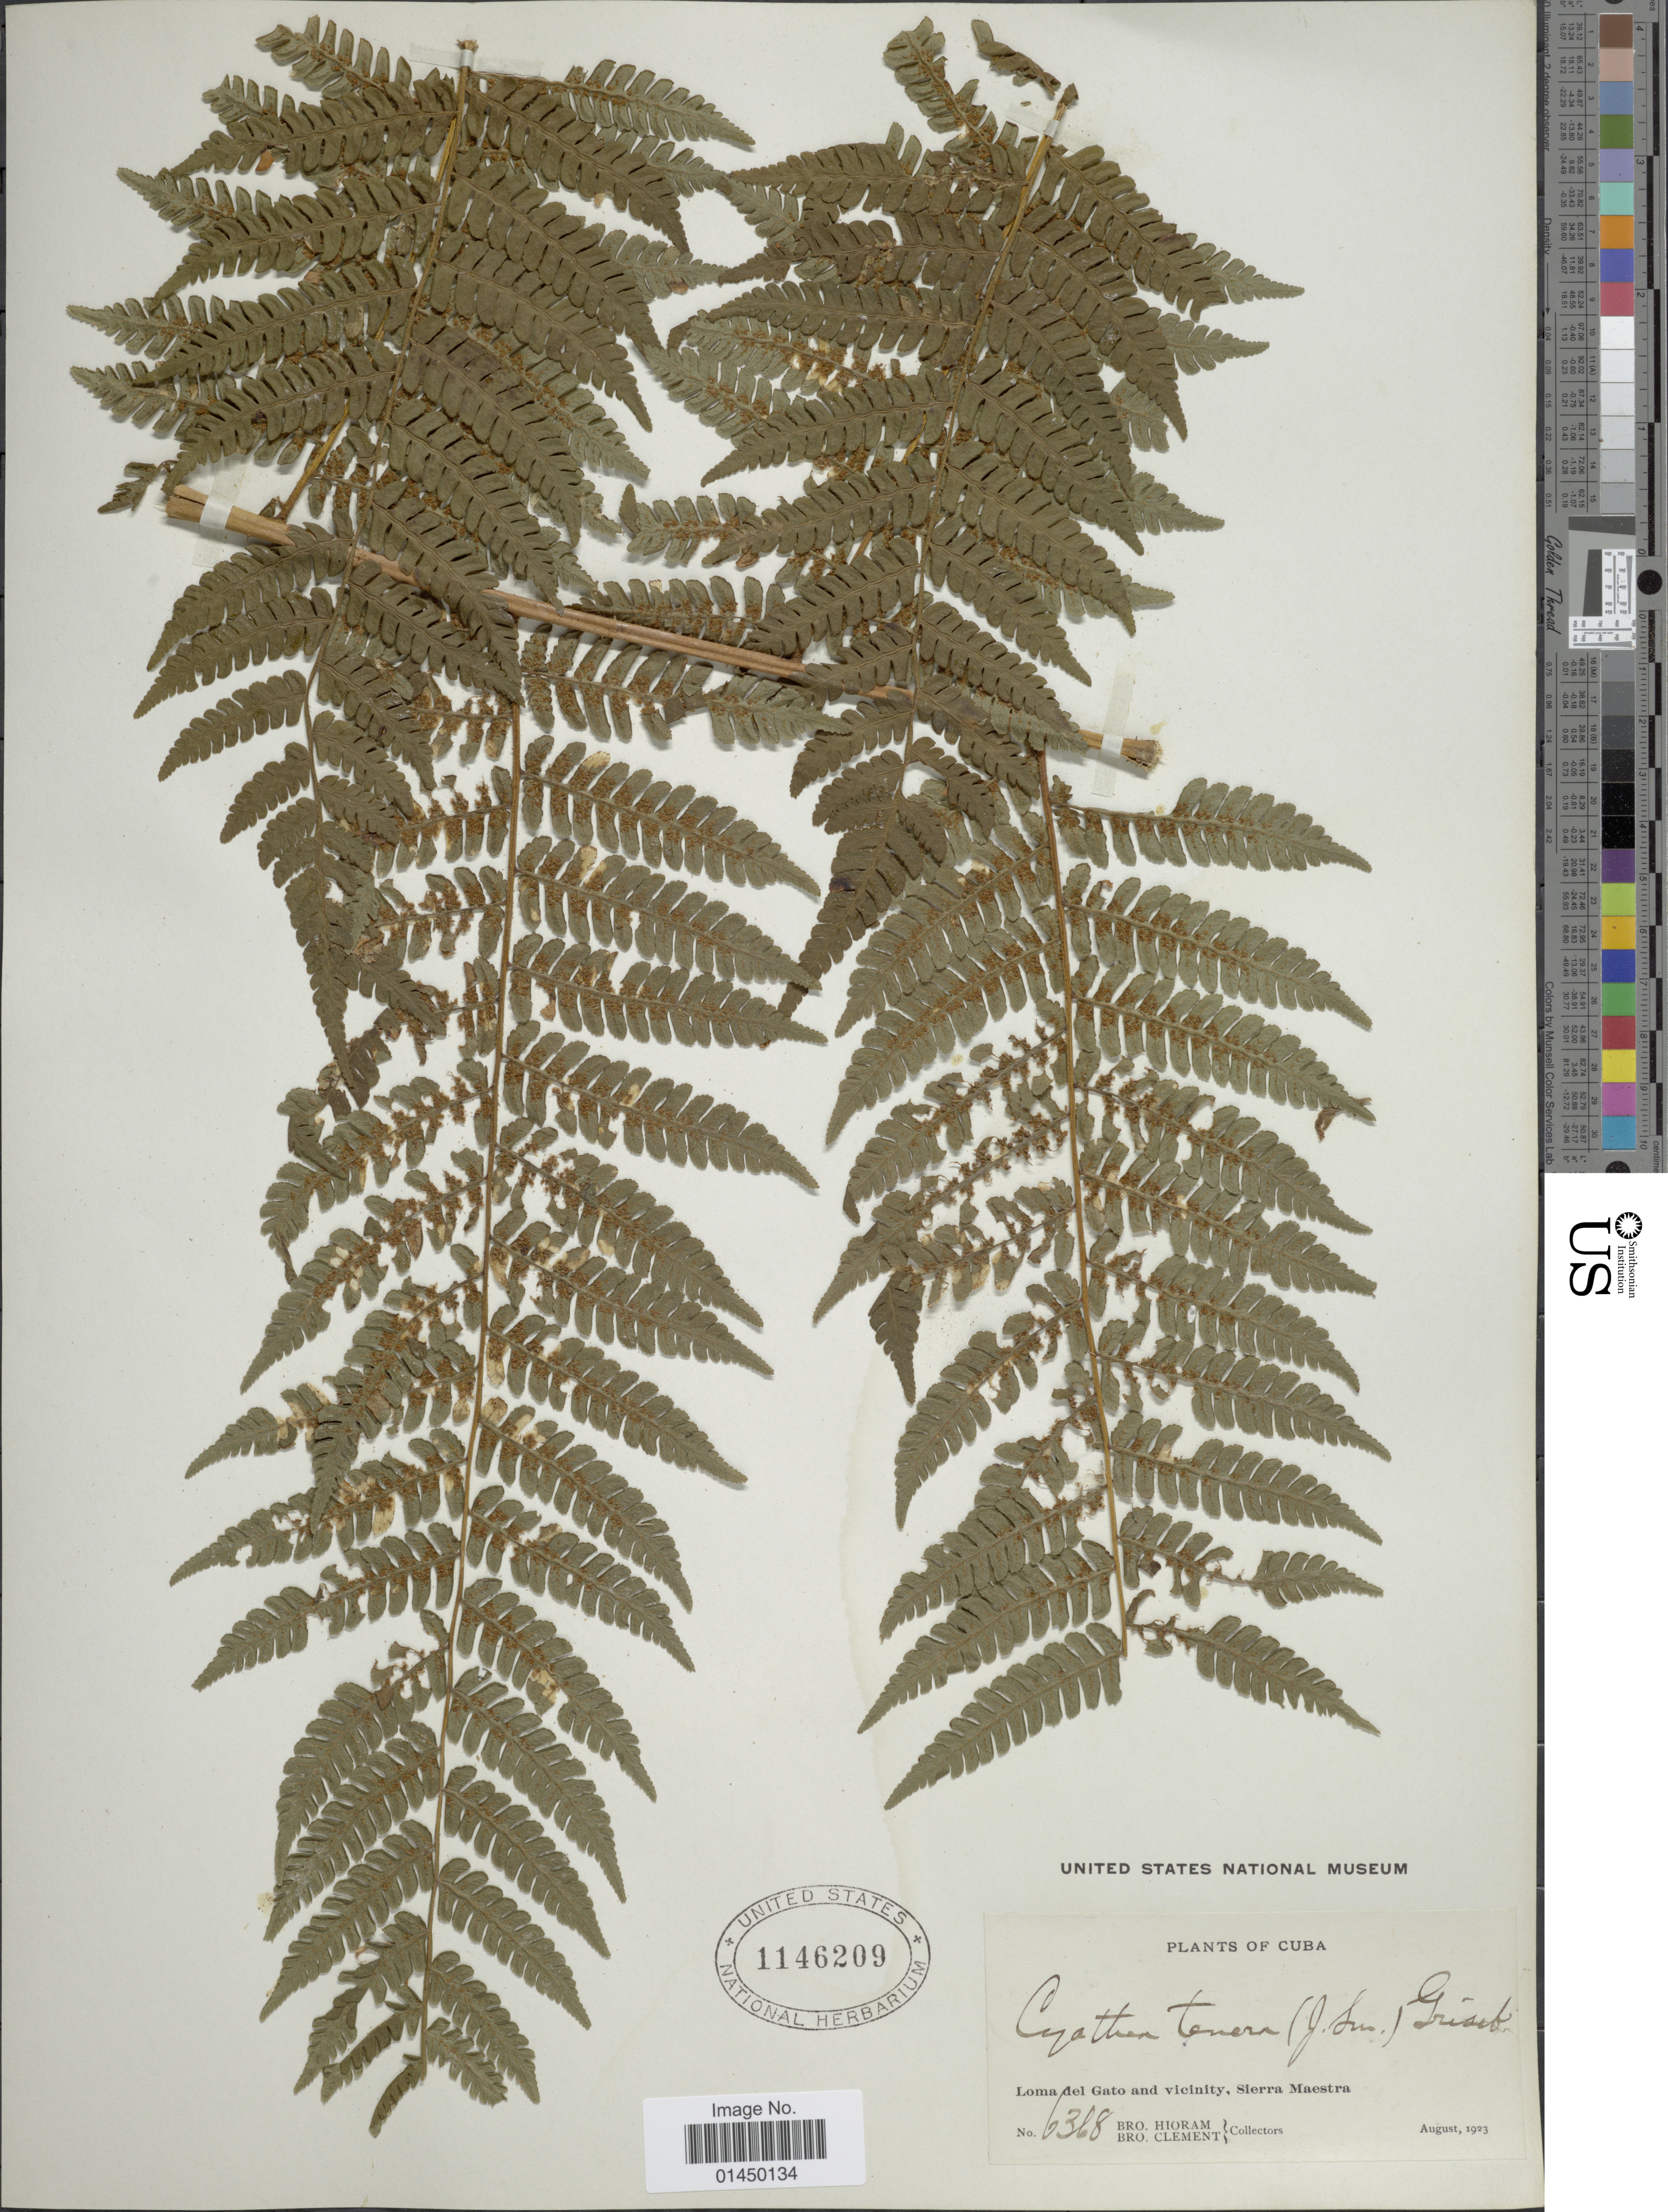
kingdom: Plantae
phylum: Tracheophyta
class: Polypodiopsida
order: Cyatheales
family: Cyatheaceae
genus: Cyathea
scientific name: Cyathea furfuracea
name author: Christ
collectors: Bro. Hioram & B. Clement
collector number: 6368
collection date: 1923-08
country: Cuba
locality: Loma del Gato and vicinity, Sierra Maestra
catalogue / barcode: US 1146209